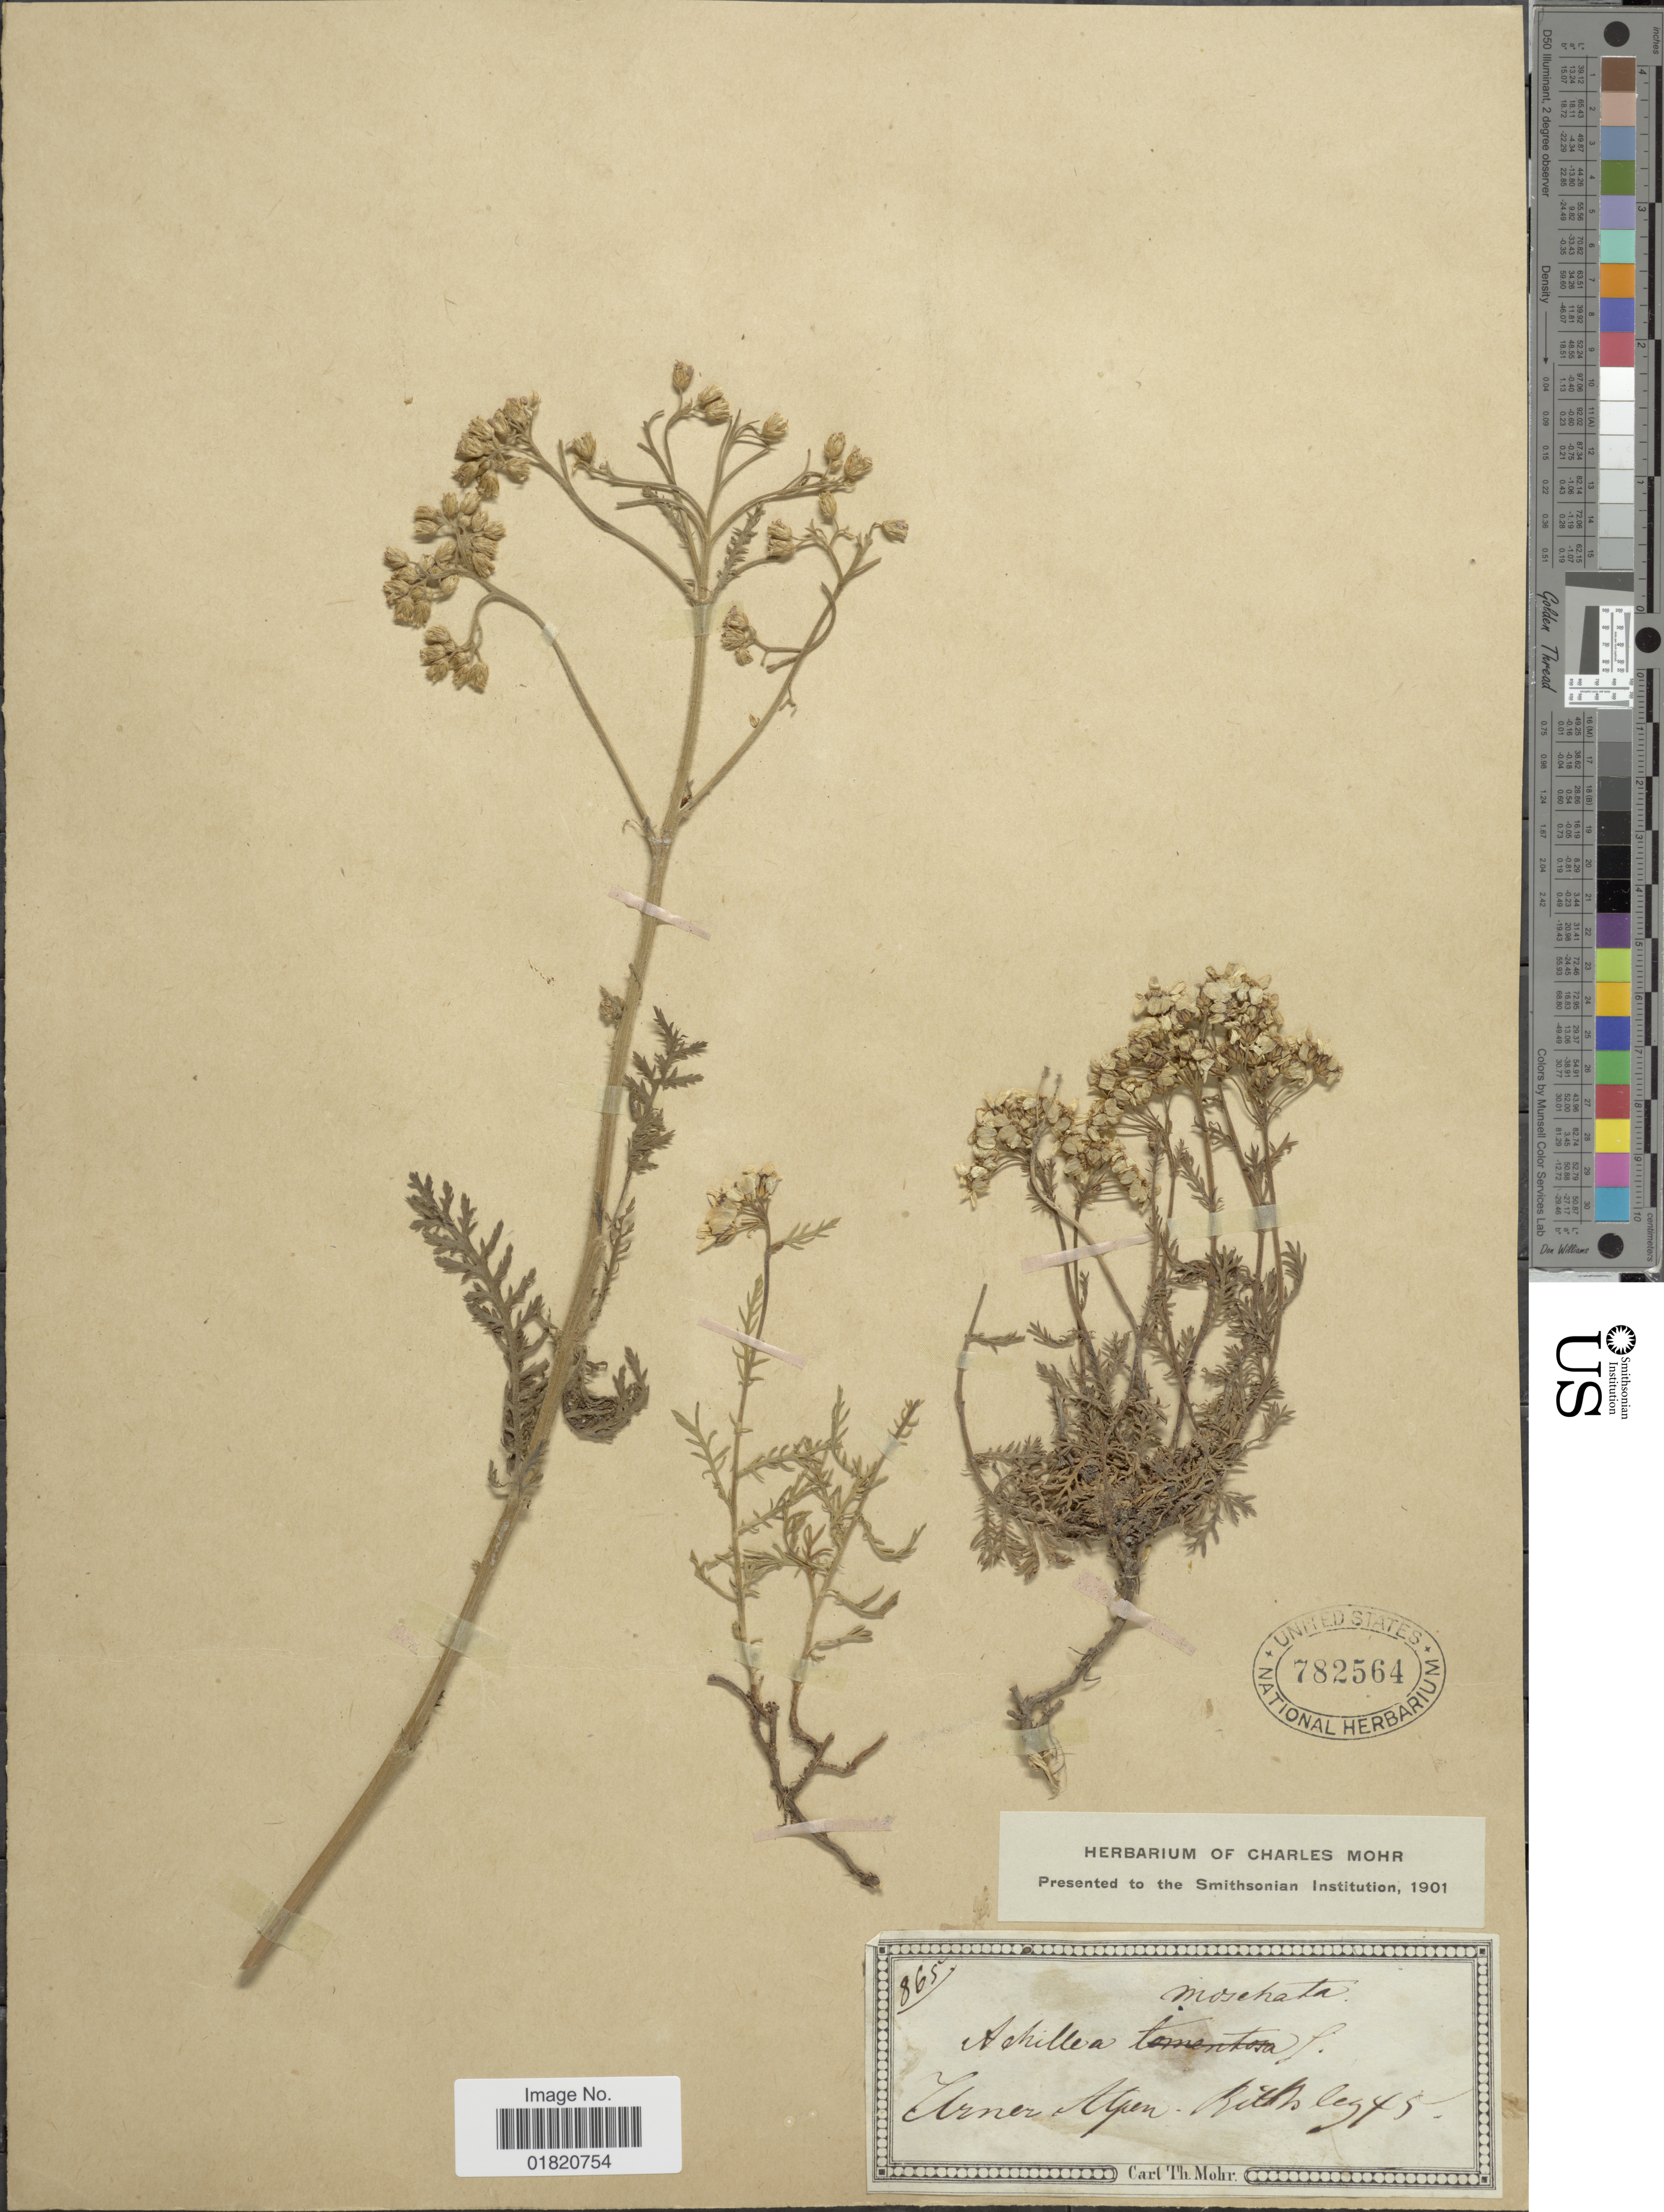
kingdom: Plantae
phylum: Tracheophyta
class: Magnoliopsida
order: Asterales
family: Asteraceae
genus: Achillea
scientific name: Achillea moschata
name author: Wulfen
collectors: Mohr, C. T. (herbarium)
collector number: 865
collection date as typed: Transcribed d/m/y: //45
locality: Urner Alpen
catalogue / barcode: US 782564